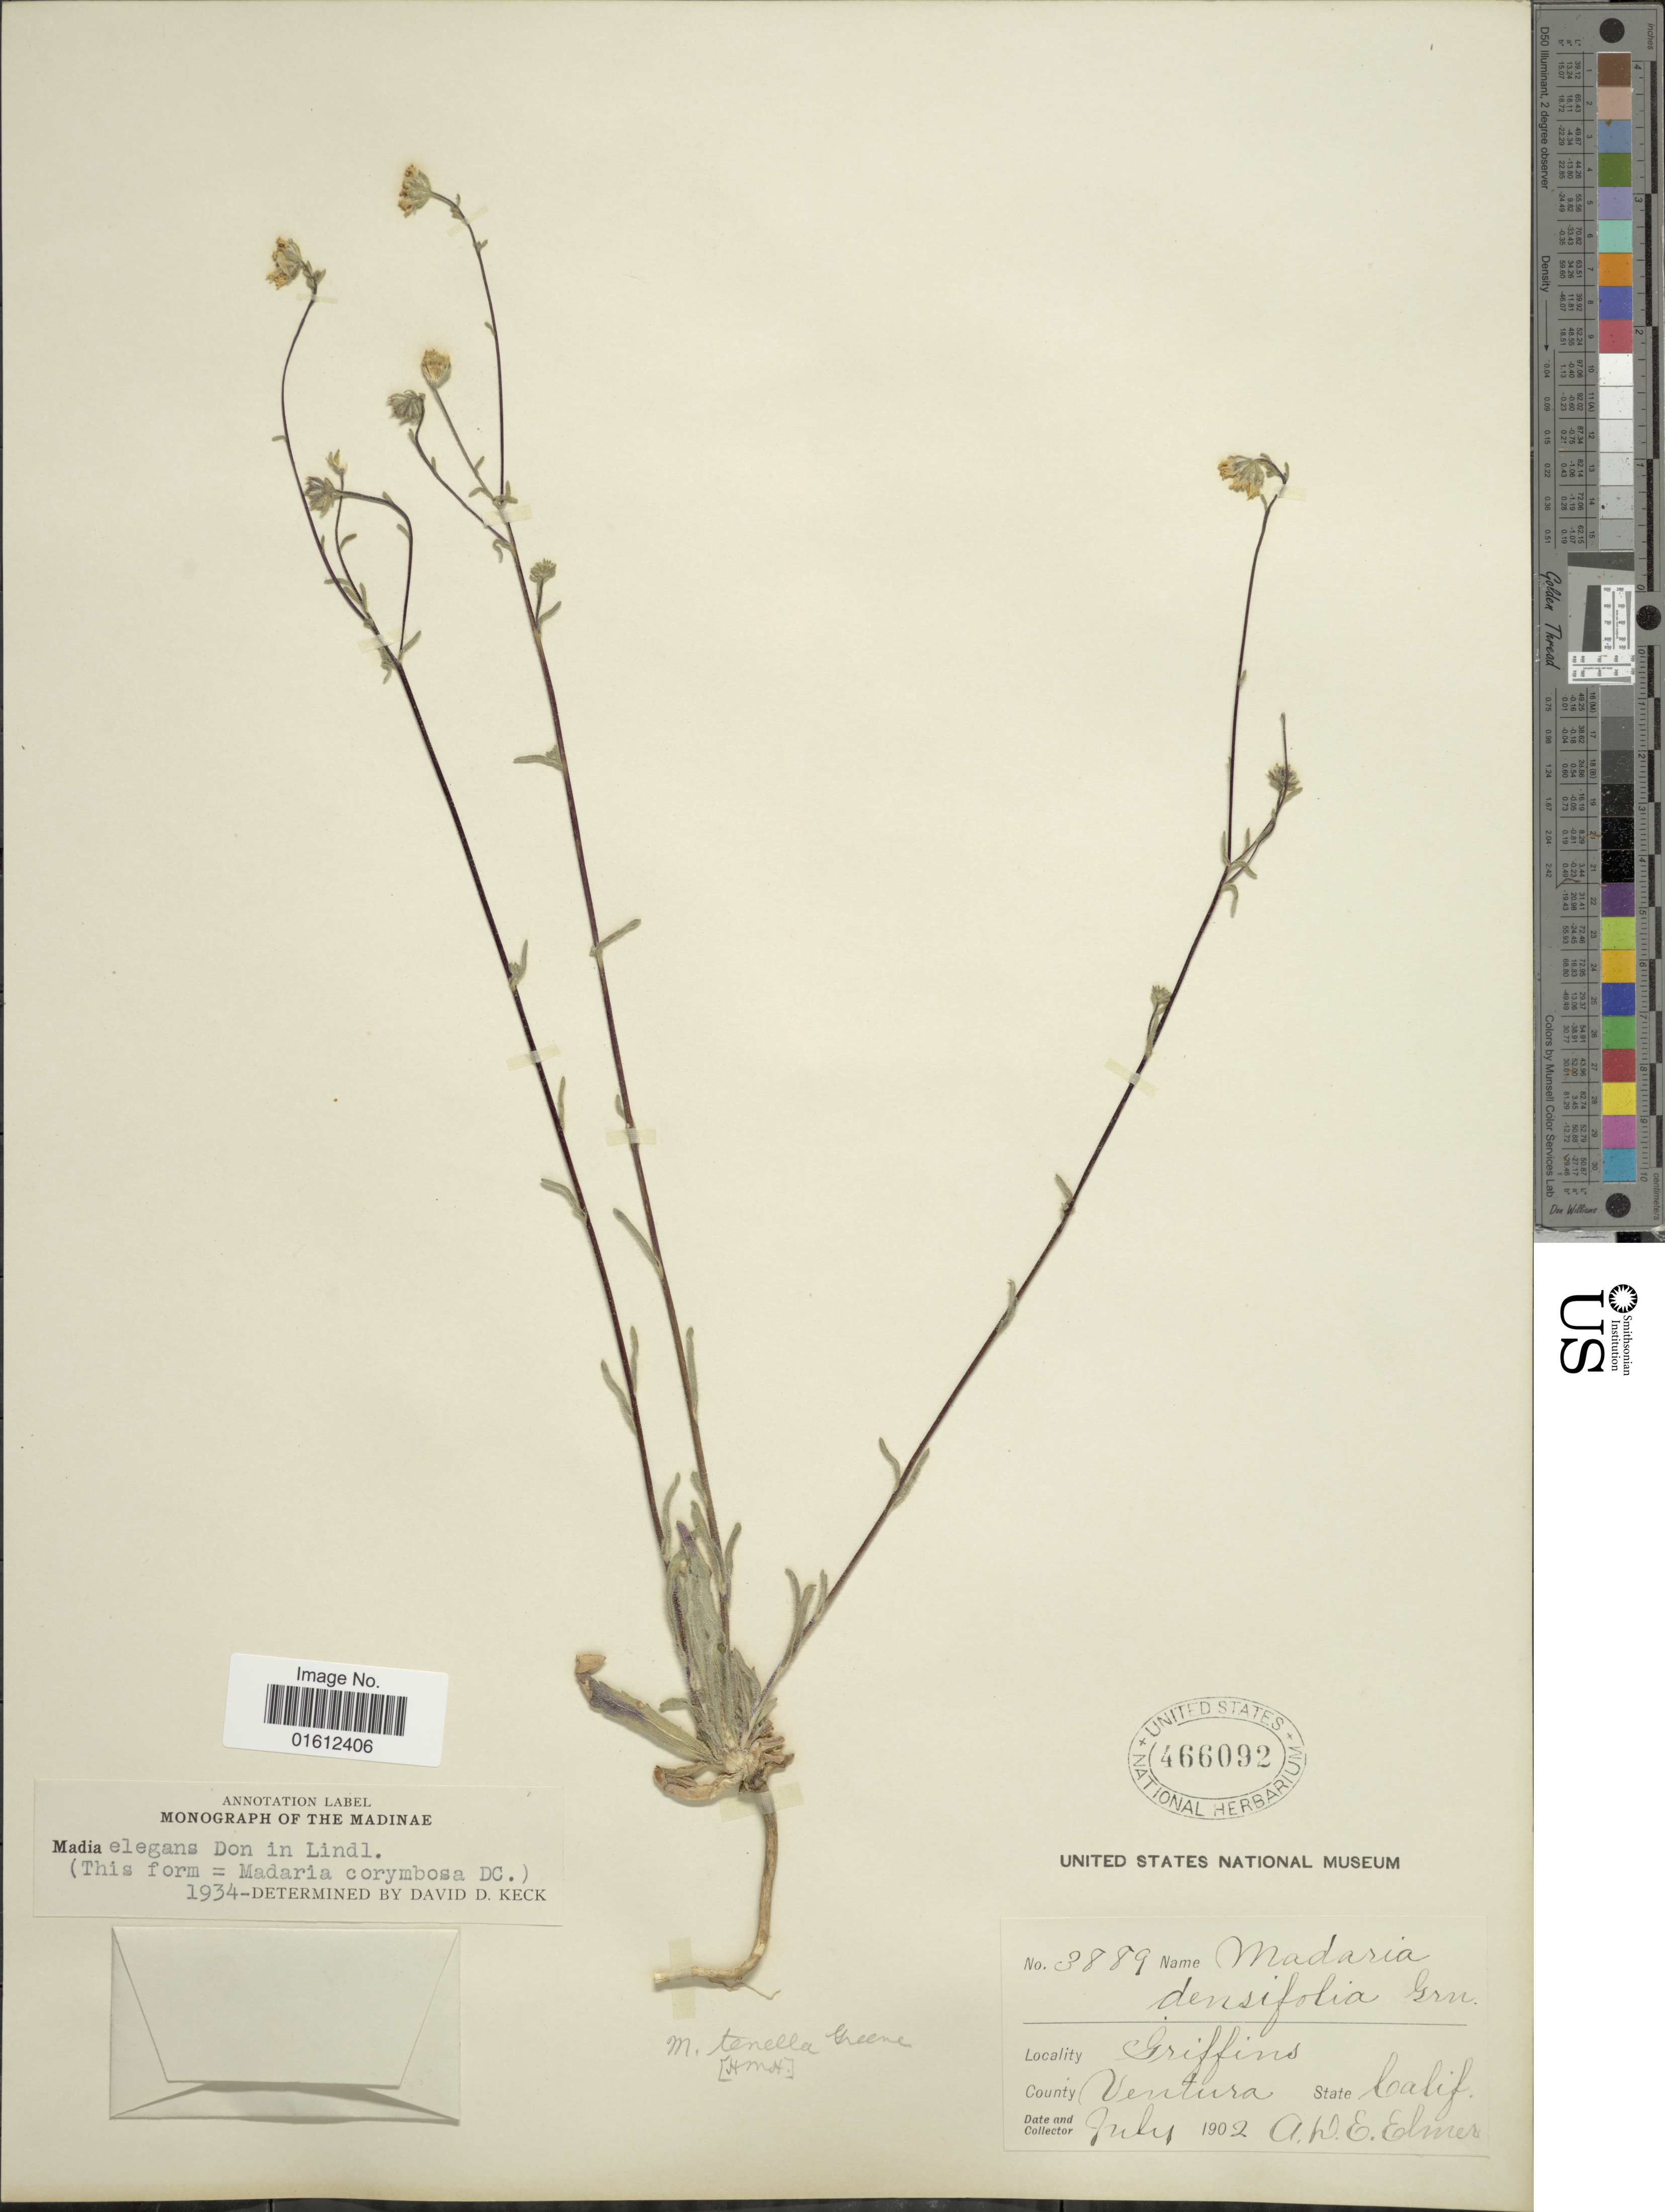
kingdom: Plantae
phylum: Tracheophyta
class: Magnoliopsida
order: Asterales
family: Asteraceae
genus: Madia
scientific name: Madia elegans subsp. elegans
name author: D. Don ex Lindl.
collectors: A. D. E. Elmer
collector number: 3889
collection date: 1902-07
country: United States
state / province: California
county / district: Ventura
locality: Griffins. County Ventura.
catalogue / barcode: US 466092